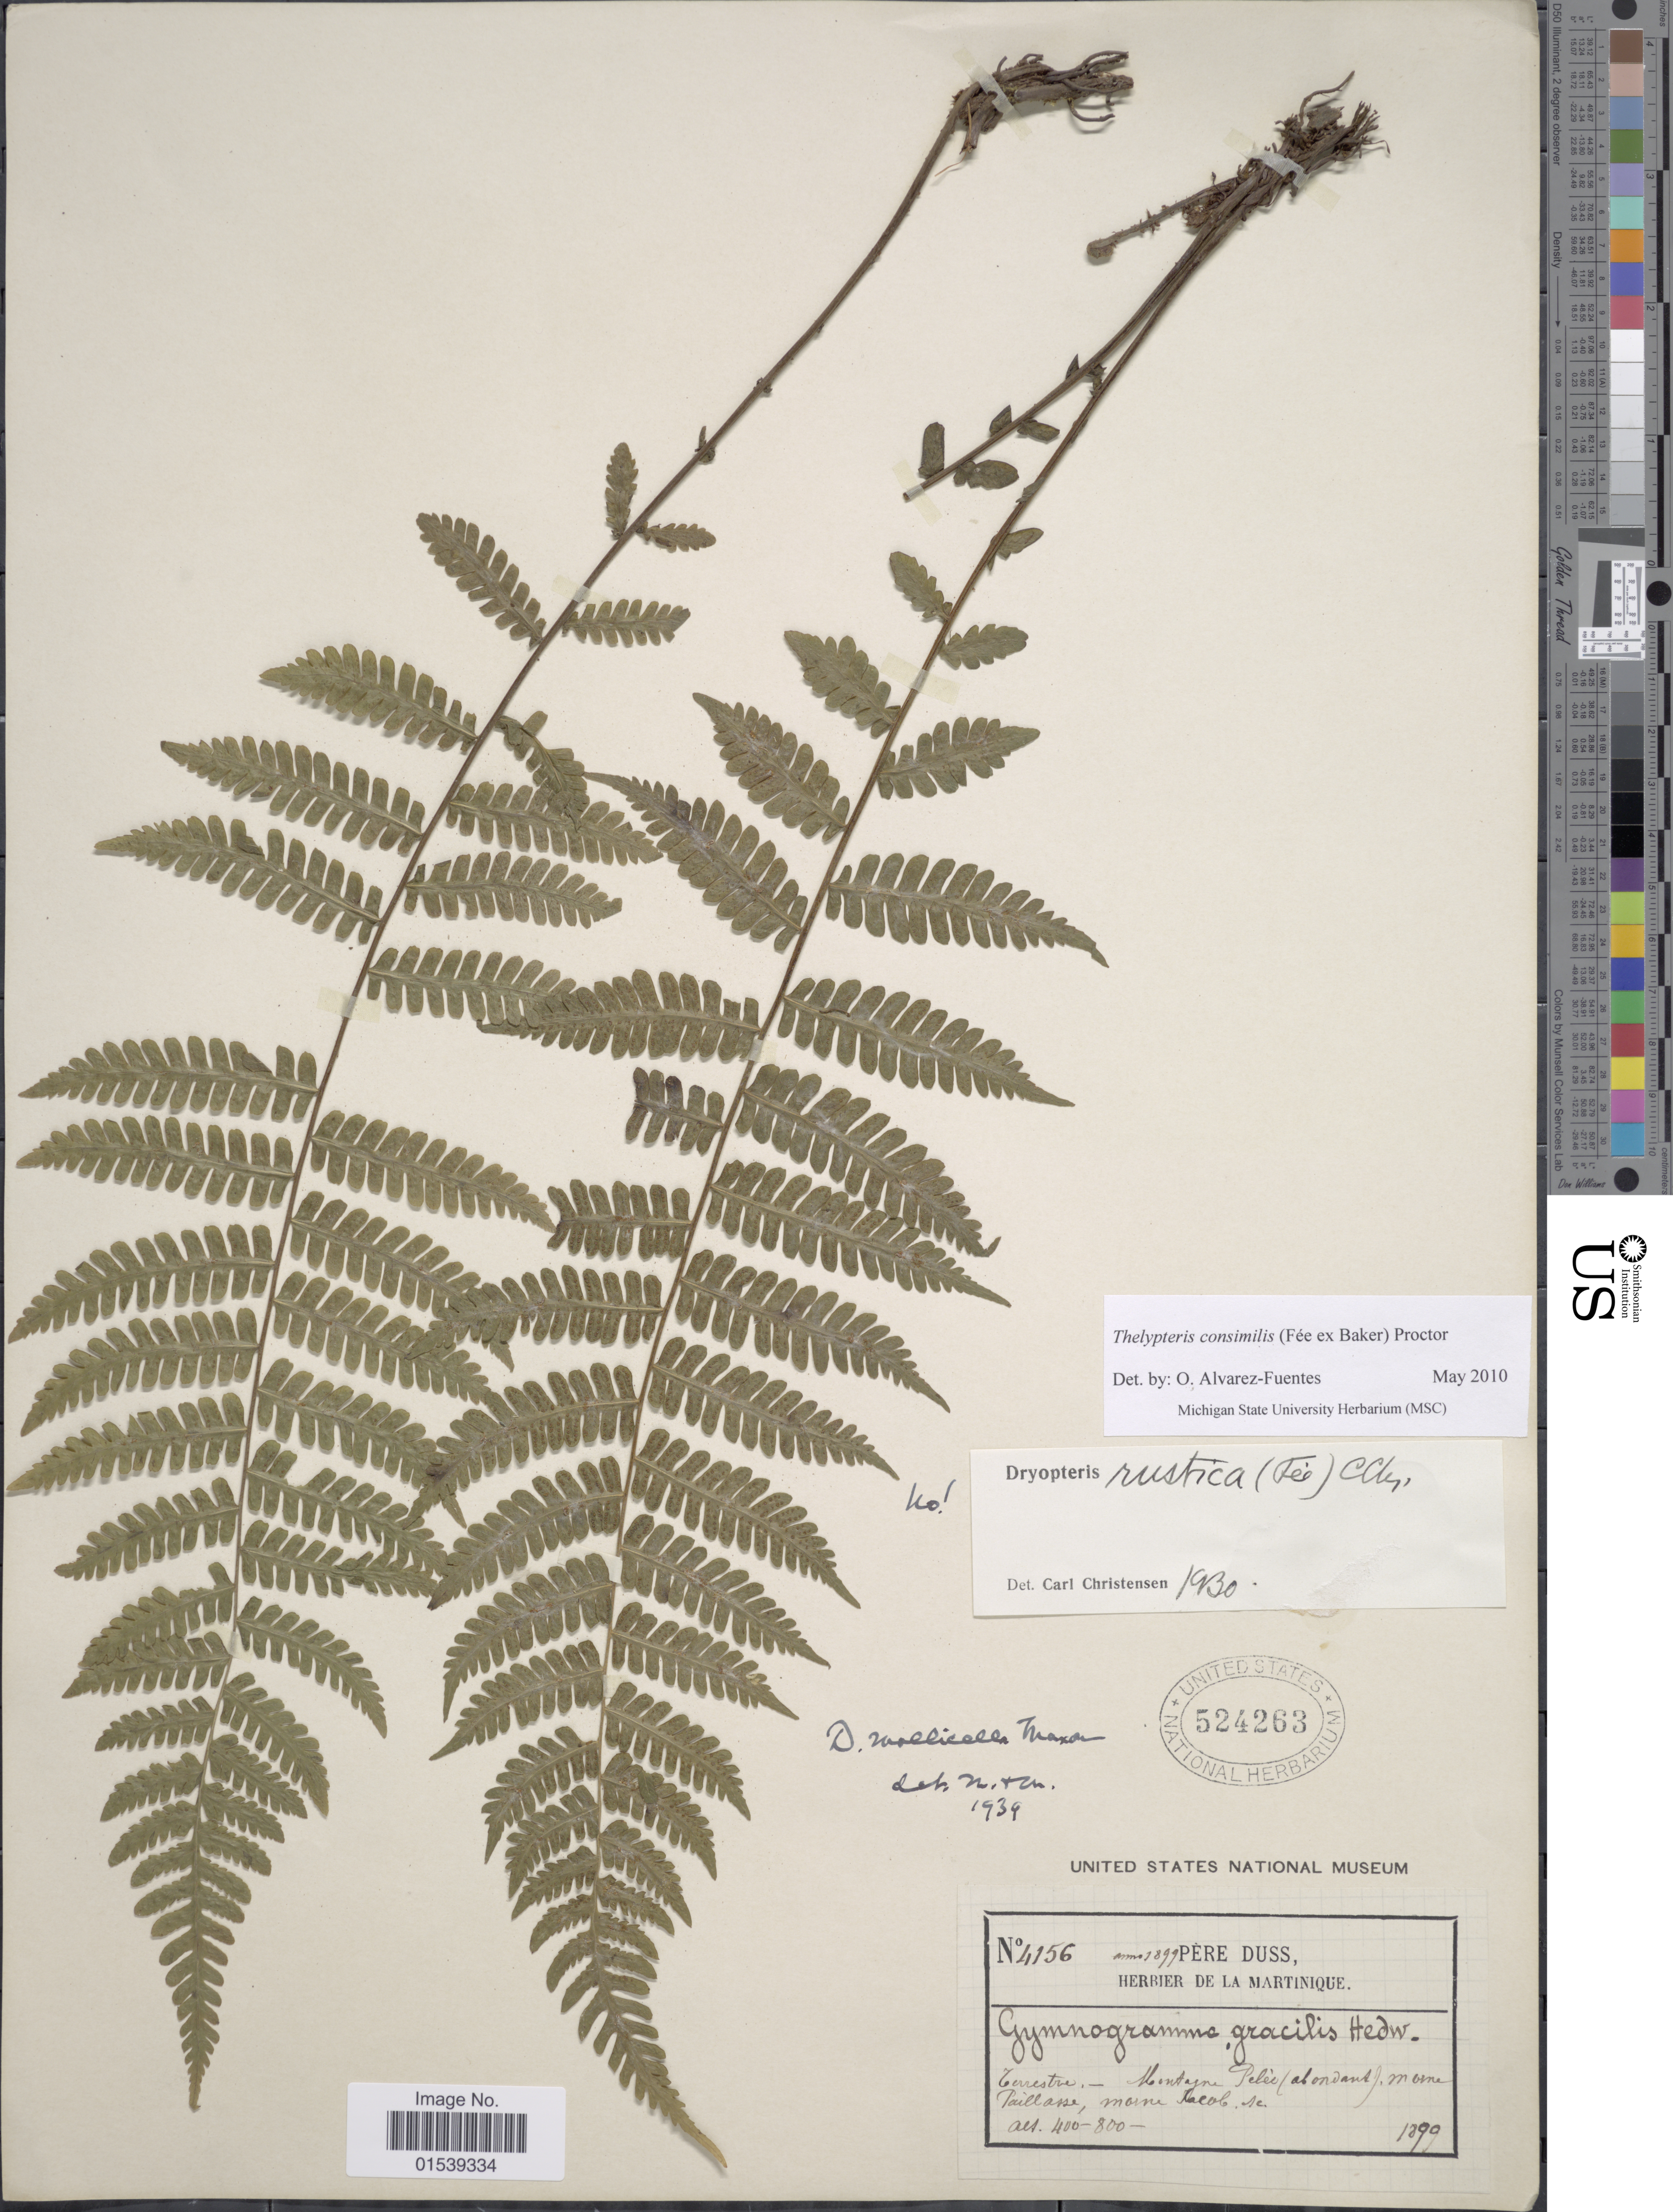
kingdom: Plantae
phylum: Tracheophyta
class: Polypodiopsida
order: Polypodiales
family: Thelypteridaceae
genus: Amauropelta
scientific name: Amauropelta gracilis ined. 2015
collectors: Père Duss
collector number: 4156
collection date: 1899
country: Martinique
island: Martinique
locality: Montagne Pelée (abondant), Morne Paillasse, Morne Jacob, etc.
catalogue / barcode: US 524263